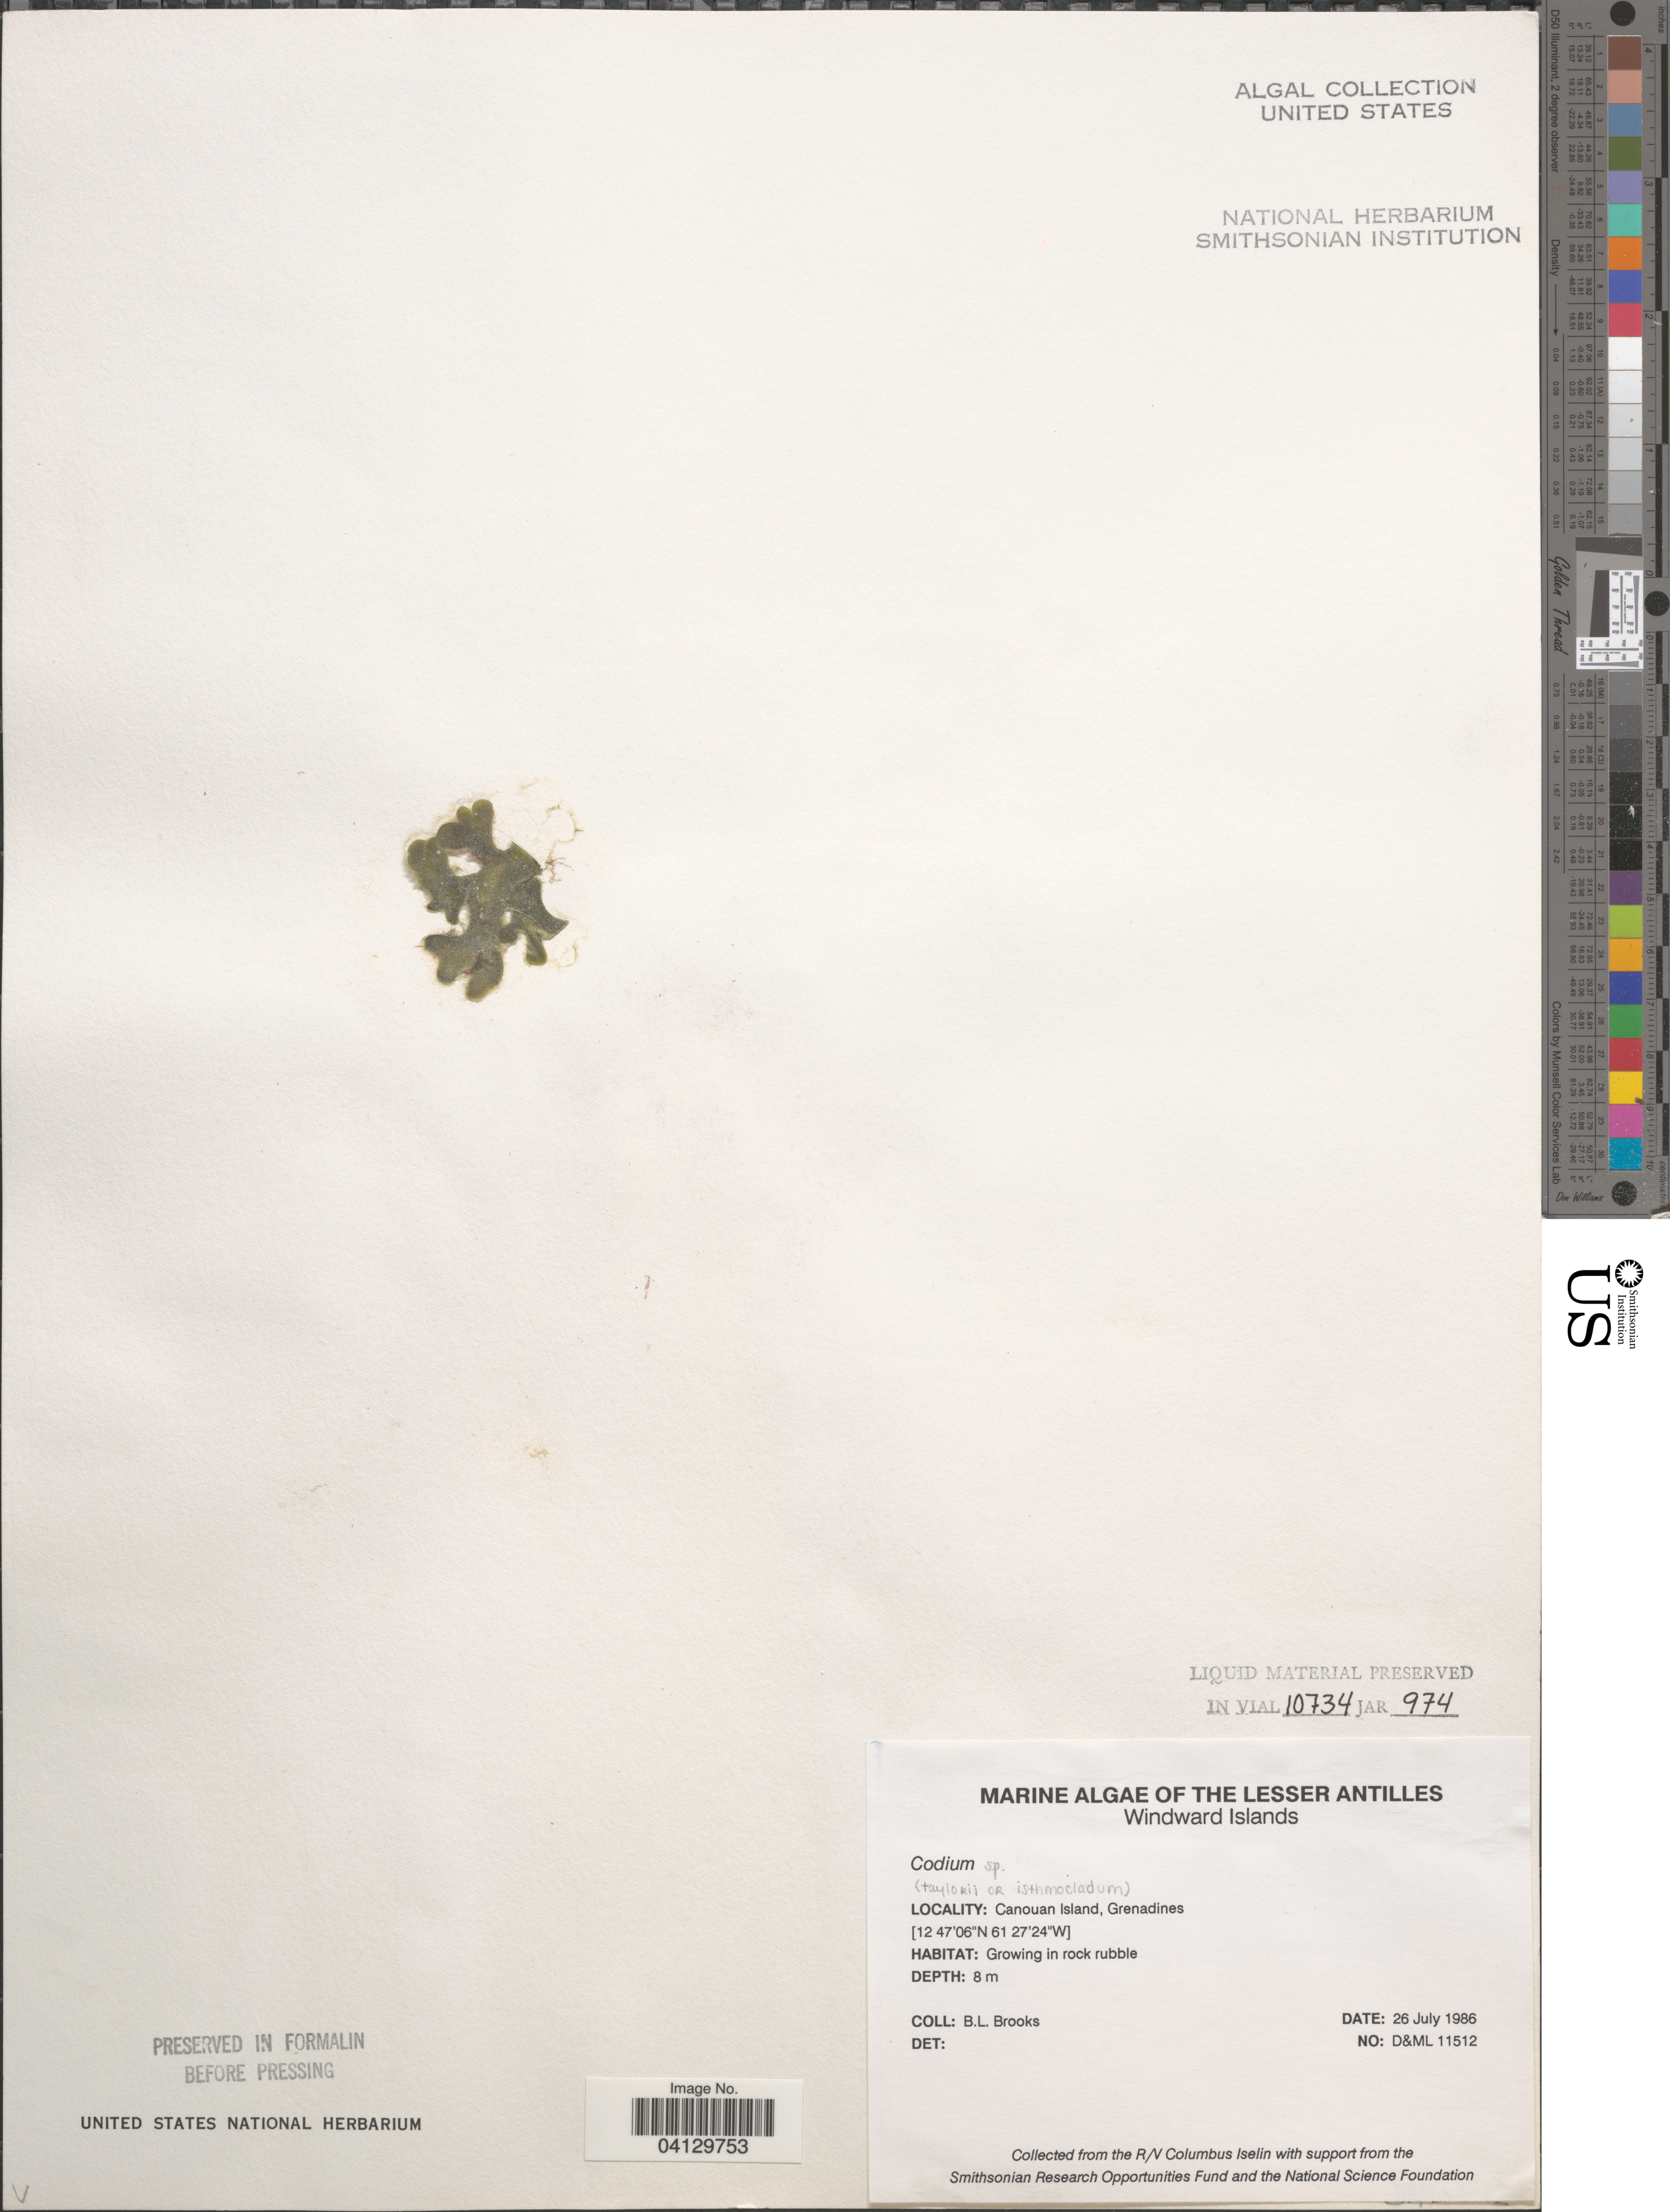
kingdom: Plantae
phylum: Chlorophyta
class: Ulvophyceae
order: Bryopsidales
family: Codiaceae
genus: Codium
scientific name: Codium sp.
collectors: B. Brooks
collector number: D&ML11512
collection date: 1986-07-26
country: St. Vincent - Grenadines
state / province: Grenadines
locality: The Lesser Antilles. Windward Islands. Canouan Island, Grenadines.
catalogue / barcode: US 329095